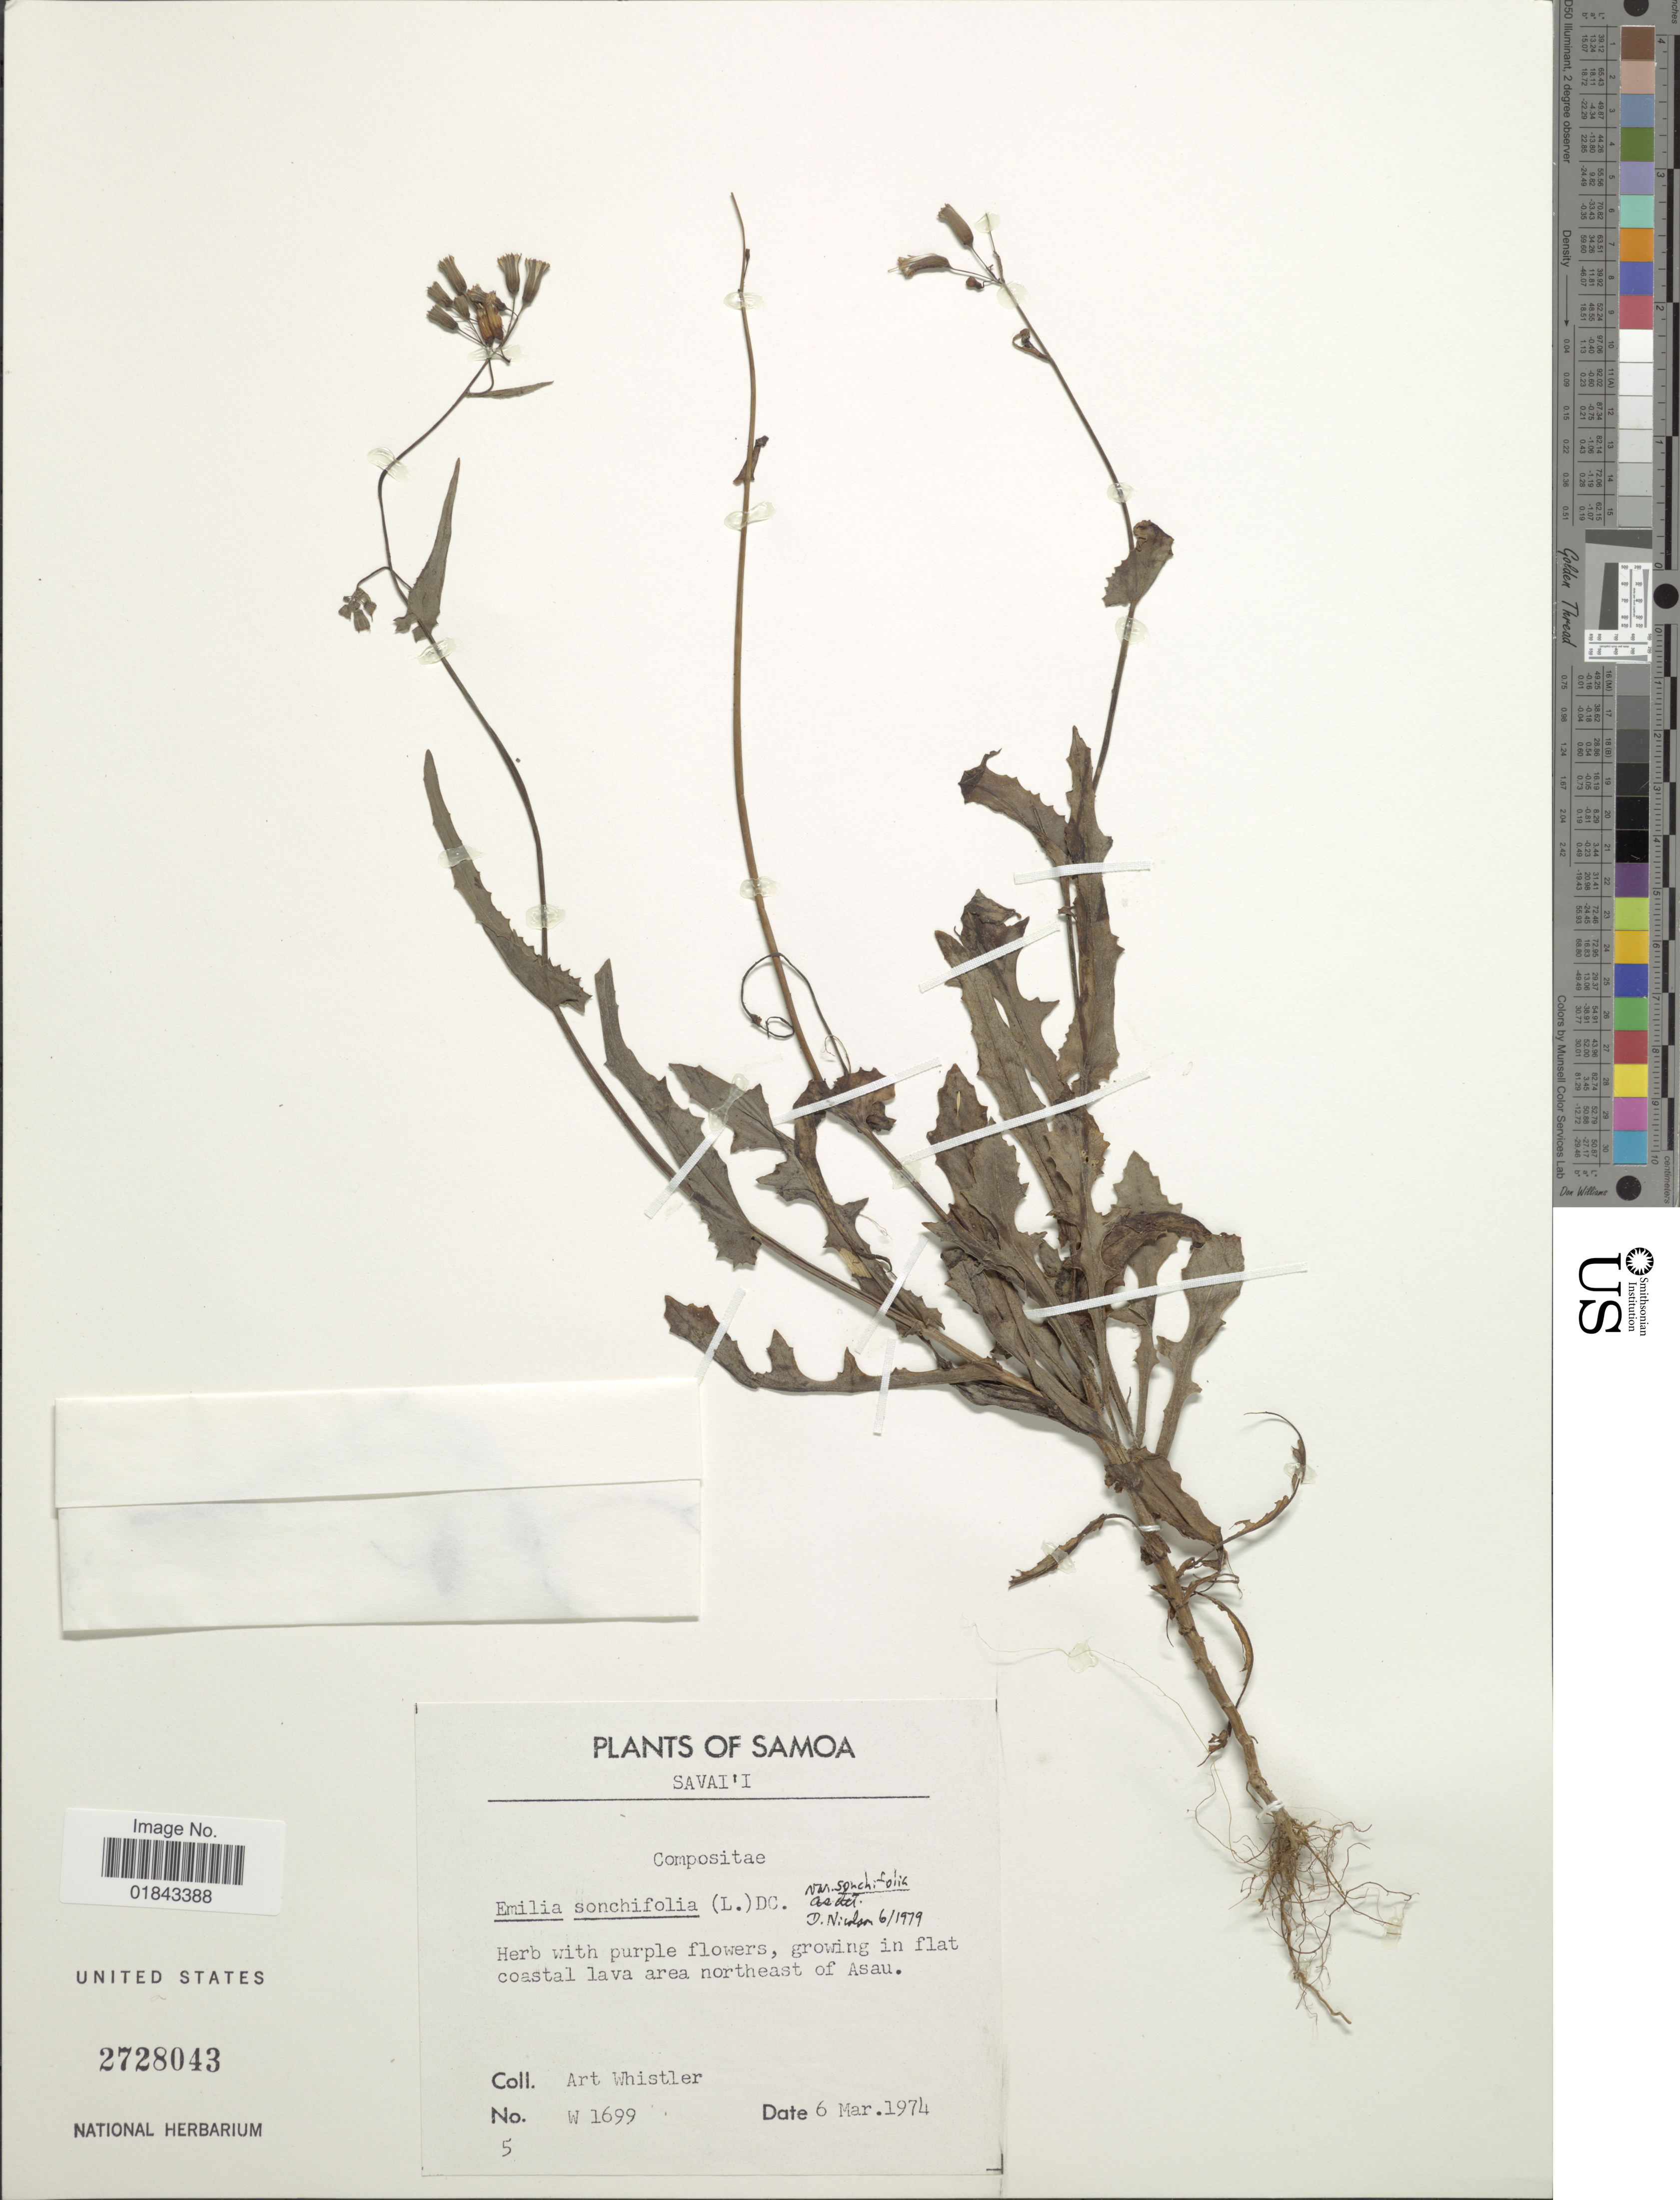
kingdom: Plantae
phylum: Tracheophyta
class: Magnoliopsida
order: Asterales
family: Asteraceae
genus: Emilia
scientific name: Emilia sonchifolia var. sonchifolia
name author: (L.) DC.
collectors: A. Whistler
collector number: W 1699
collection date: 1974-03-06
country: Samoa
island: Savai'i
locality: growing in flat coastal lava area northeast of Asau.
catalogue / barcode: US 2728043